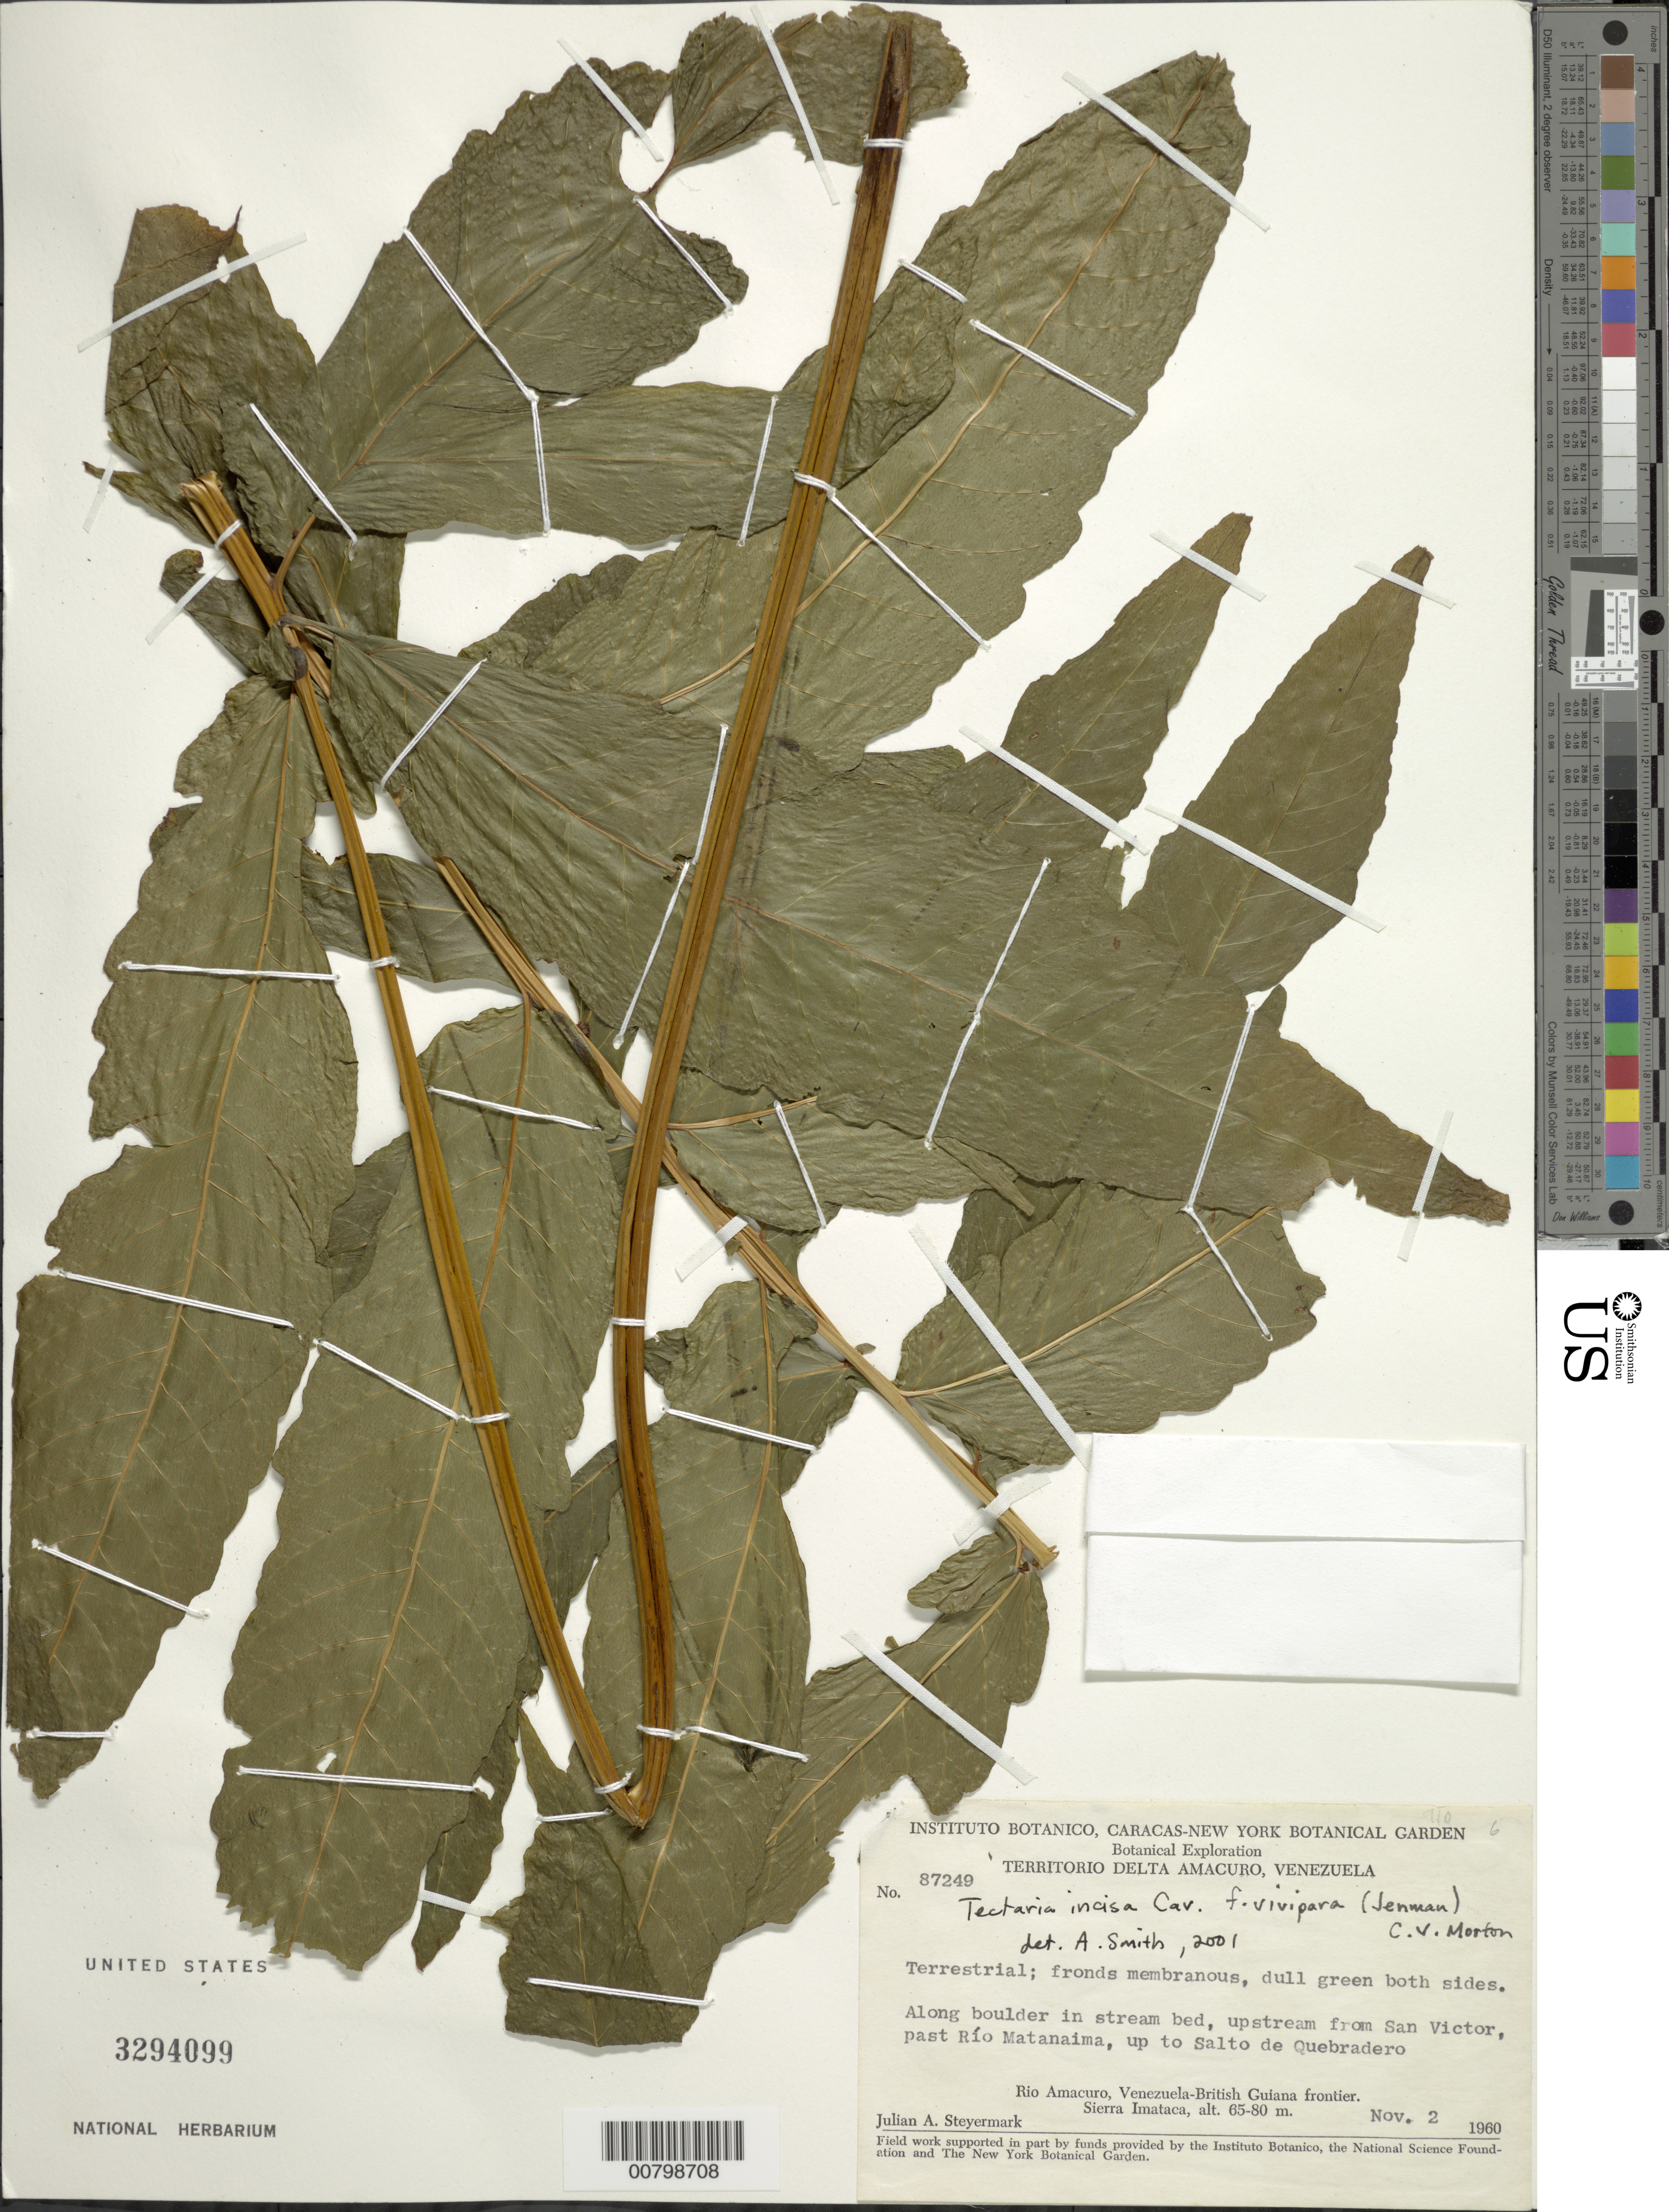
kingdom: Plantae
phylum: Tracheophyta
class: Polypodiopsida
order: Polypodiales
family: Tectariaceae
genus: Tectaria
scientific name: Tectaria incisa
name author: Cav.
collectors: J. Steyermark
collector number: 87249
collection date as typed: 2-Nov-60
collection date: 1960-11-02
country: Venezuela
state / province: Delta Amacuro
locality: Río Amacuro, Venezuela-British Guiana frontier, Sierra Imataca; upstream from San Victor, past Quebrada Piedradero and Río Matanaima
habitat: Along boulder in stream bed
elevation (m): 65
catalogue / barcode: US 3294099